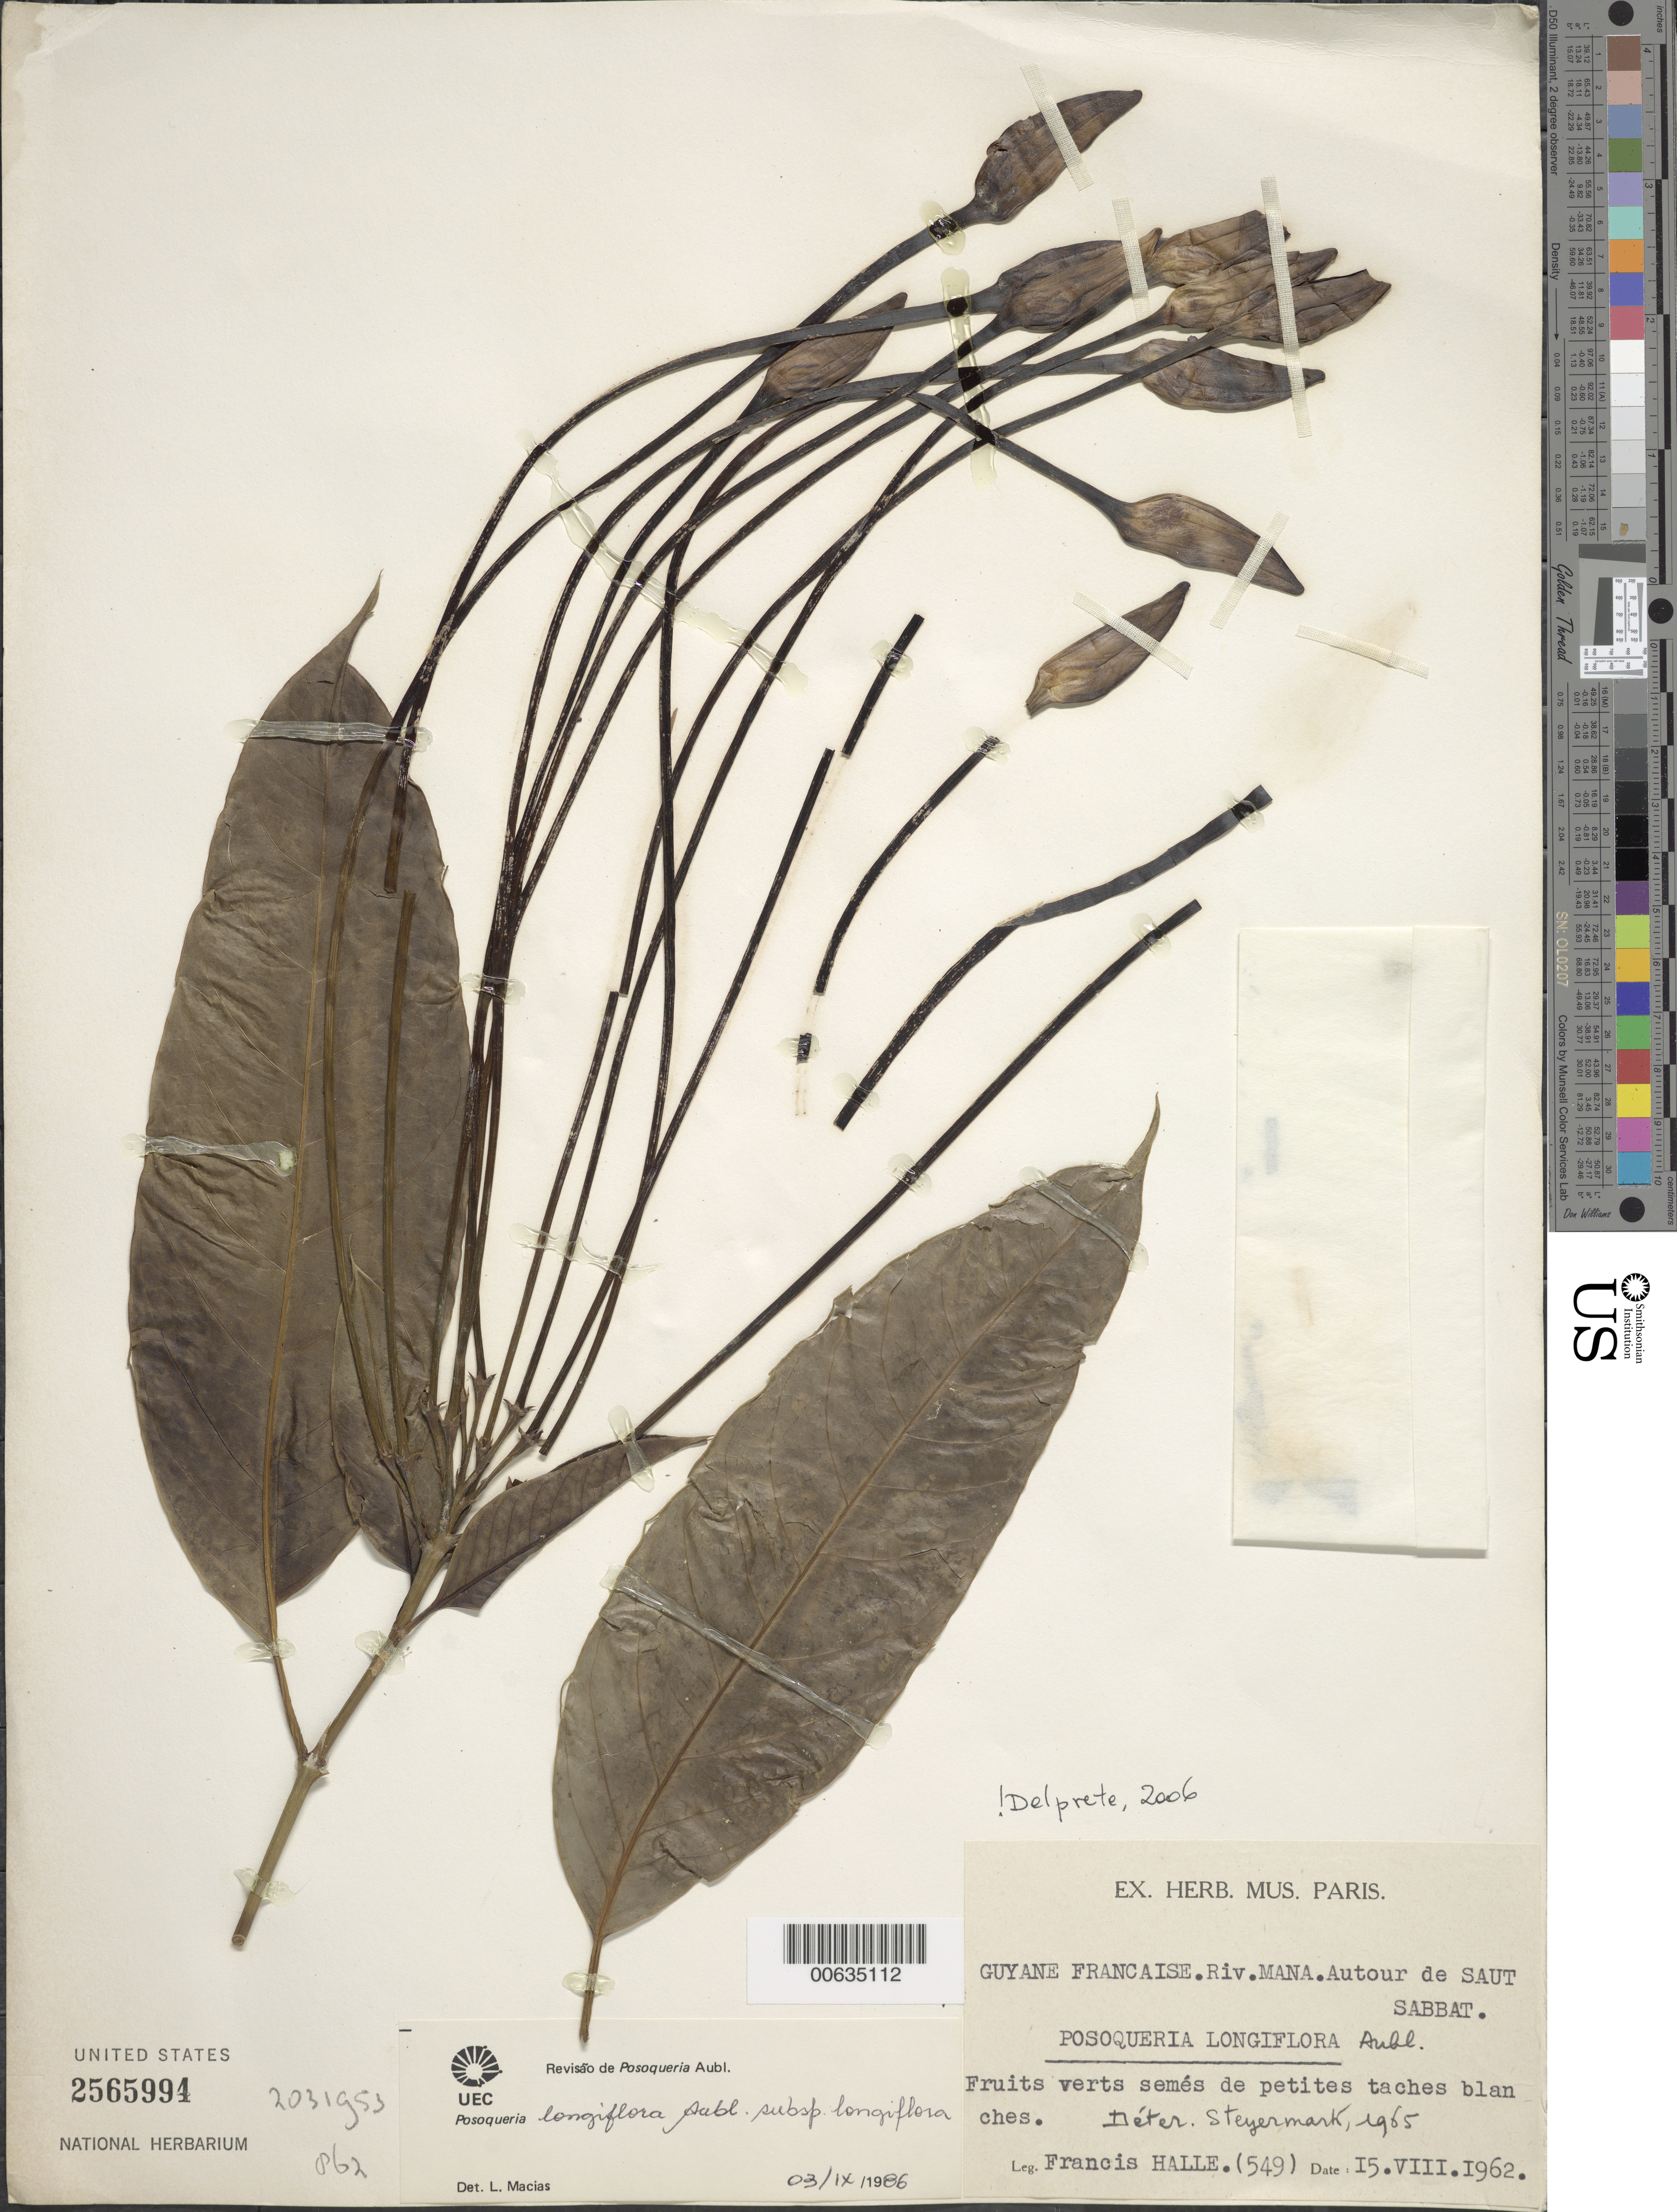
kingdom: Plantae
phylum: Tracheophyta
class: Magnoliopsida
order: Gentianales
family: Rubiaceae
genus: Posoqueria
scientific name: Posoqueria longiflora subsp. longiflora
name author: Aubl.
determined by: Delprete, P. G., Herb. de Guyane Cay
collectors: F. Hallé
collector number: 549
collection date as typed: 15-Aug-62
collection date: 1962-08-15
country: French Guiana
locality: Rivière Mana, Saut Sabbat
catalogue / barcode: US 2565994